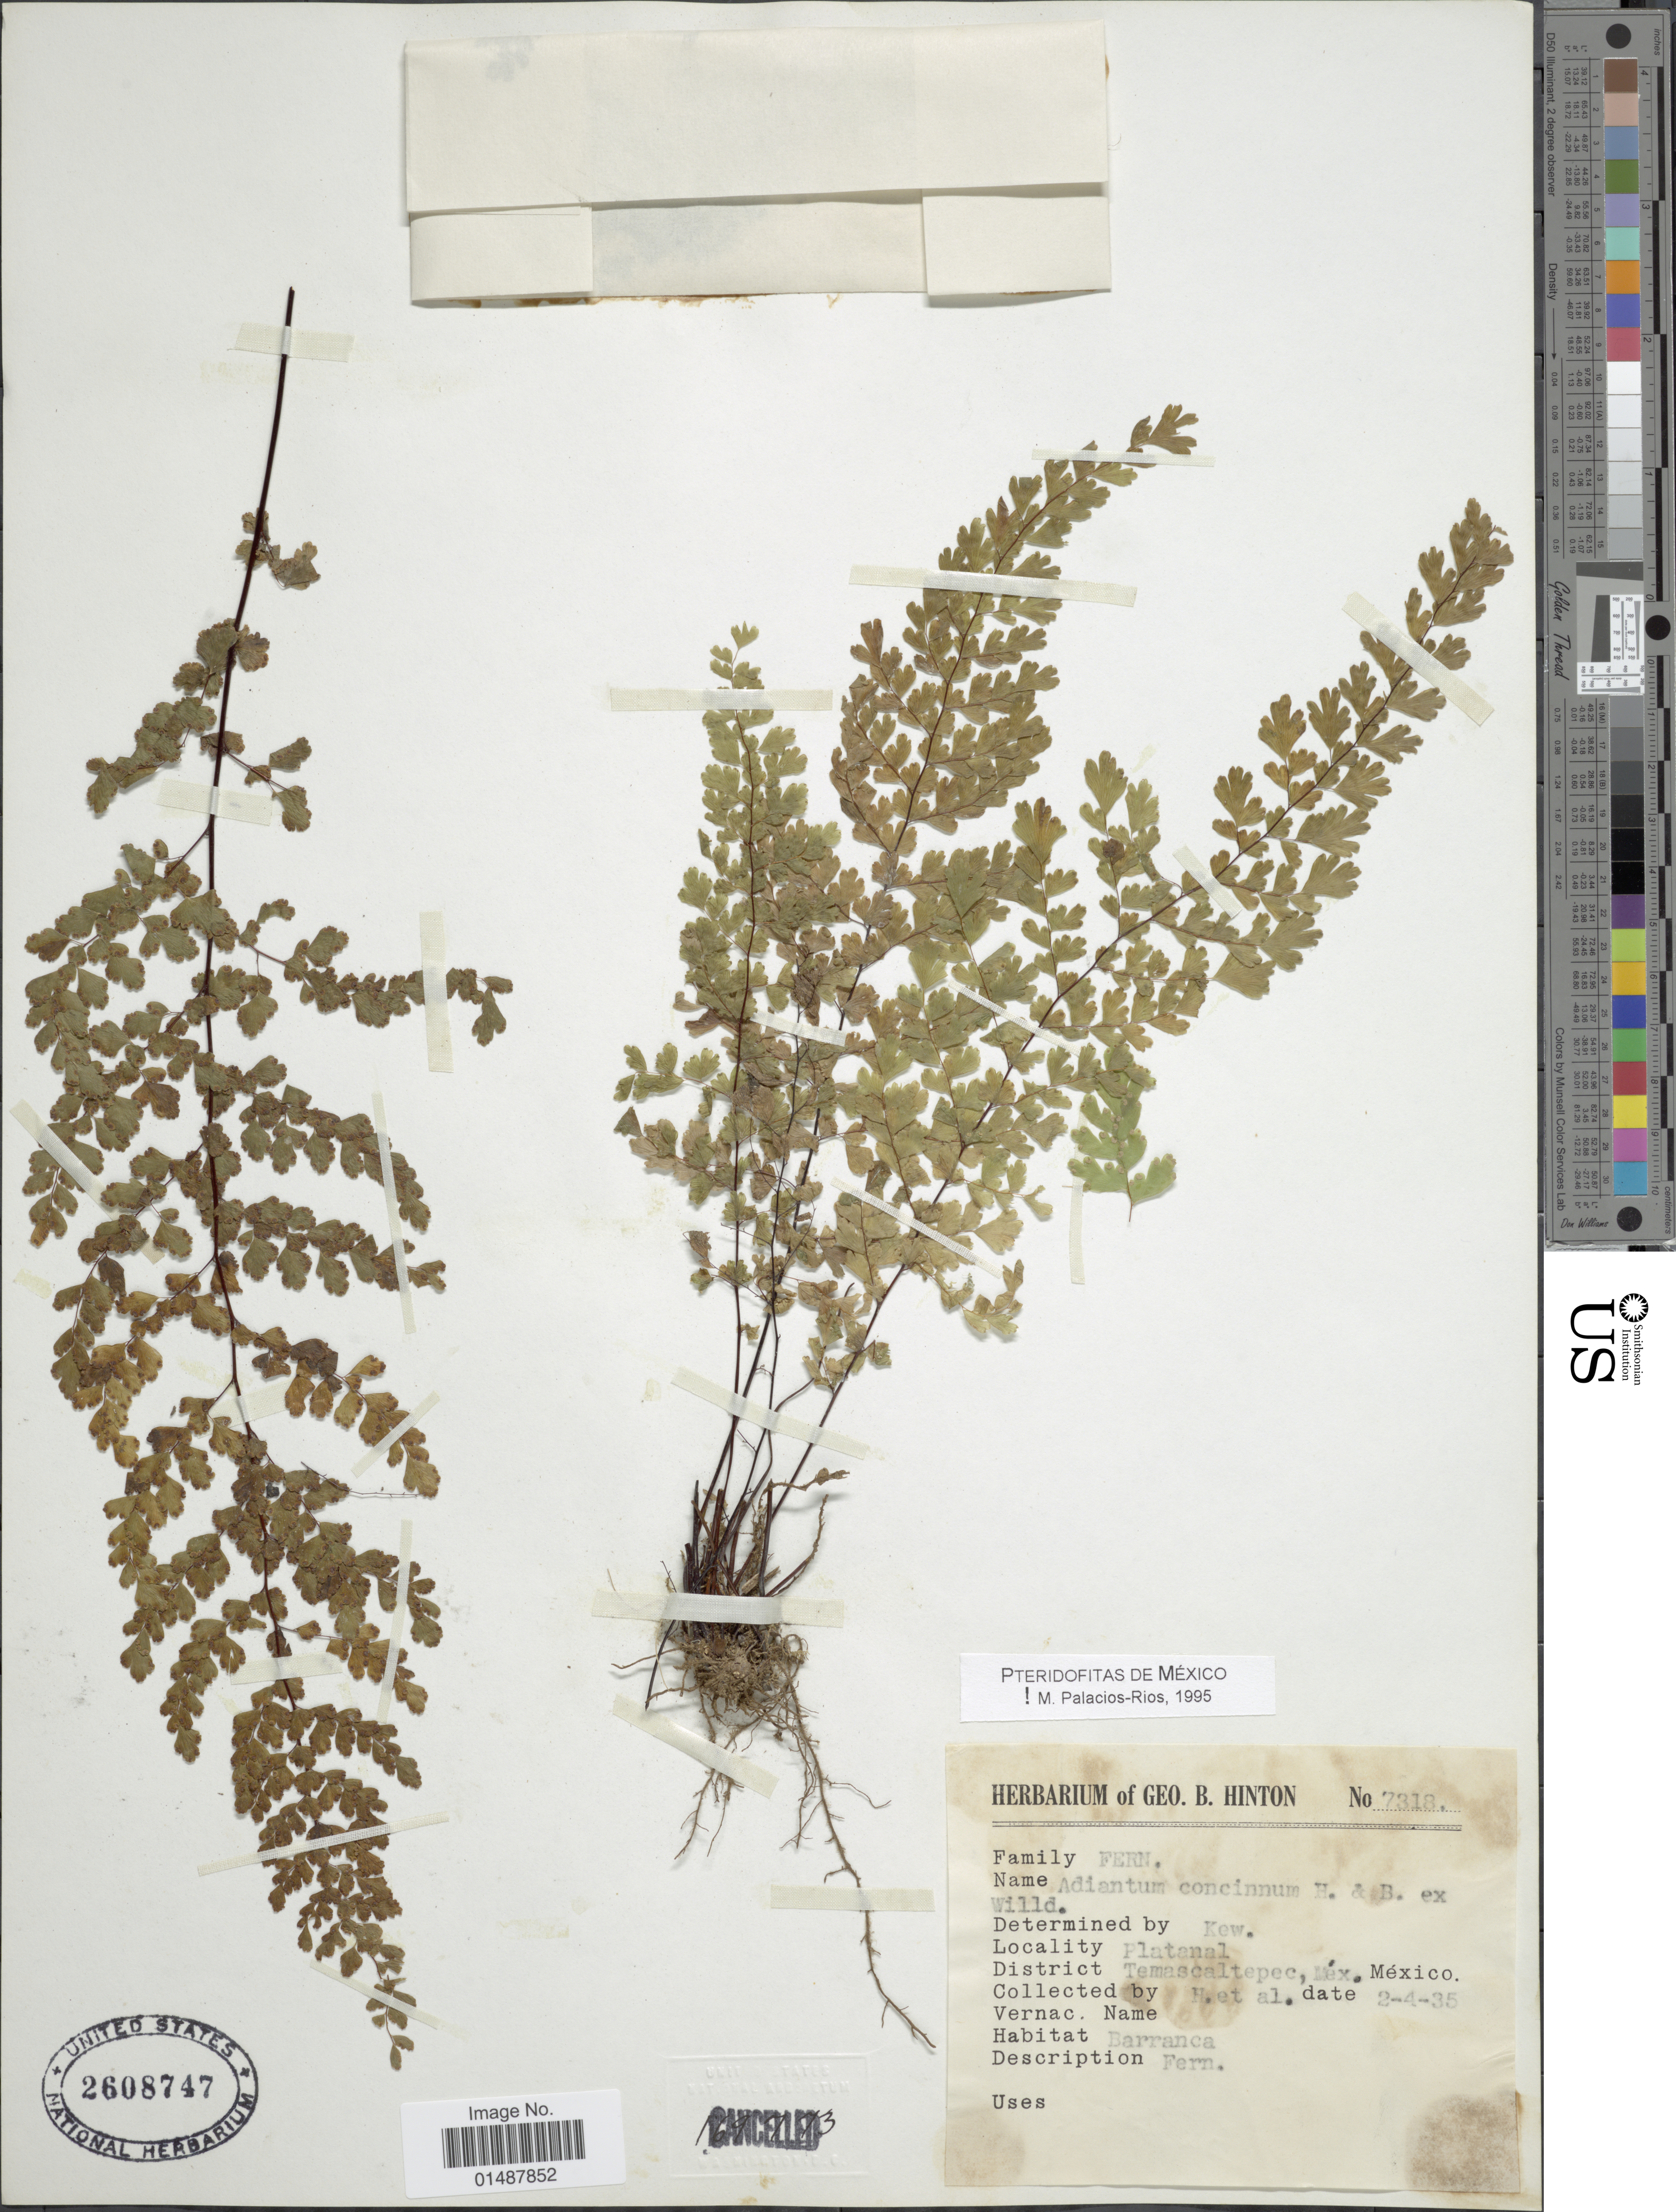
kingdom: Plantae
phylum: Tracheophyta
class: Polypodiopsida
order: Polypodiales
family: Pteridaceae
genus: Adiantum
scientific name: Adiantum concinnum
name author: Humb. & Bonpl. ex Willd.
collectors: G. B. Hinton & et al.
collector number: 7318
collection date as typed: Transcribed d/m/y: 4/2/35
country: Mexico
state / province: México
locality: Platanal, Temascaltepec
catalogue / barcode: US 2608747